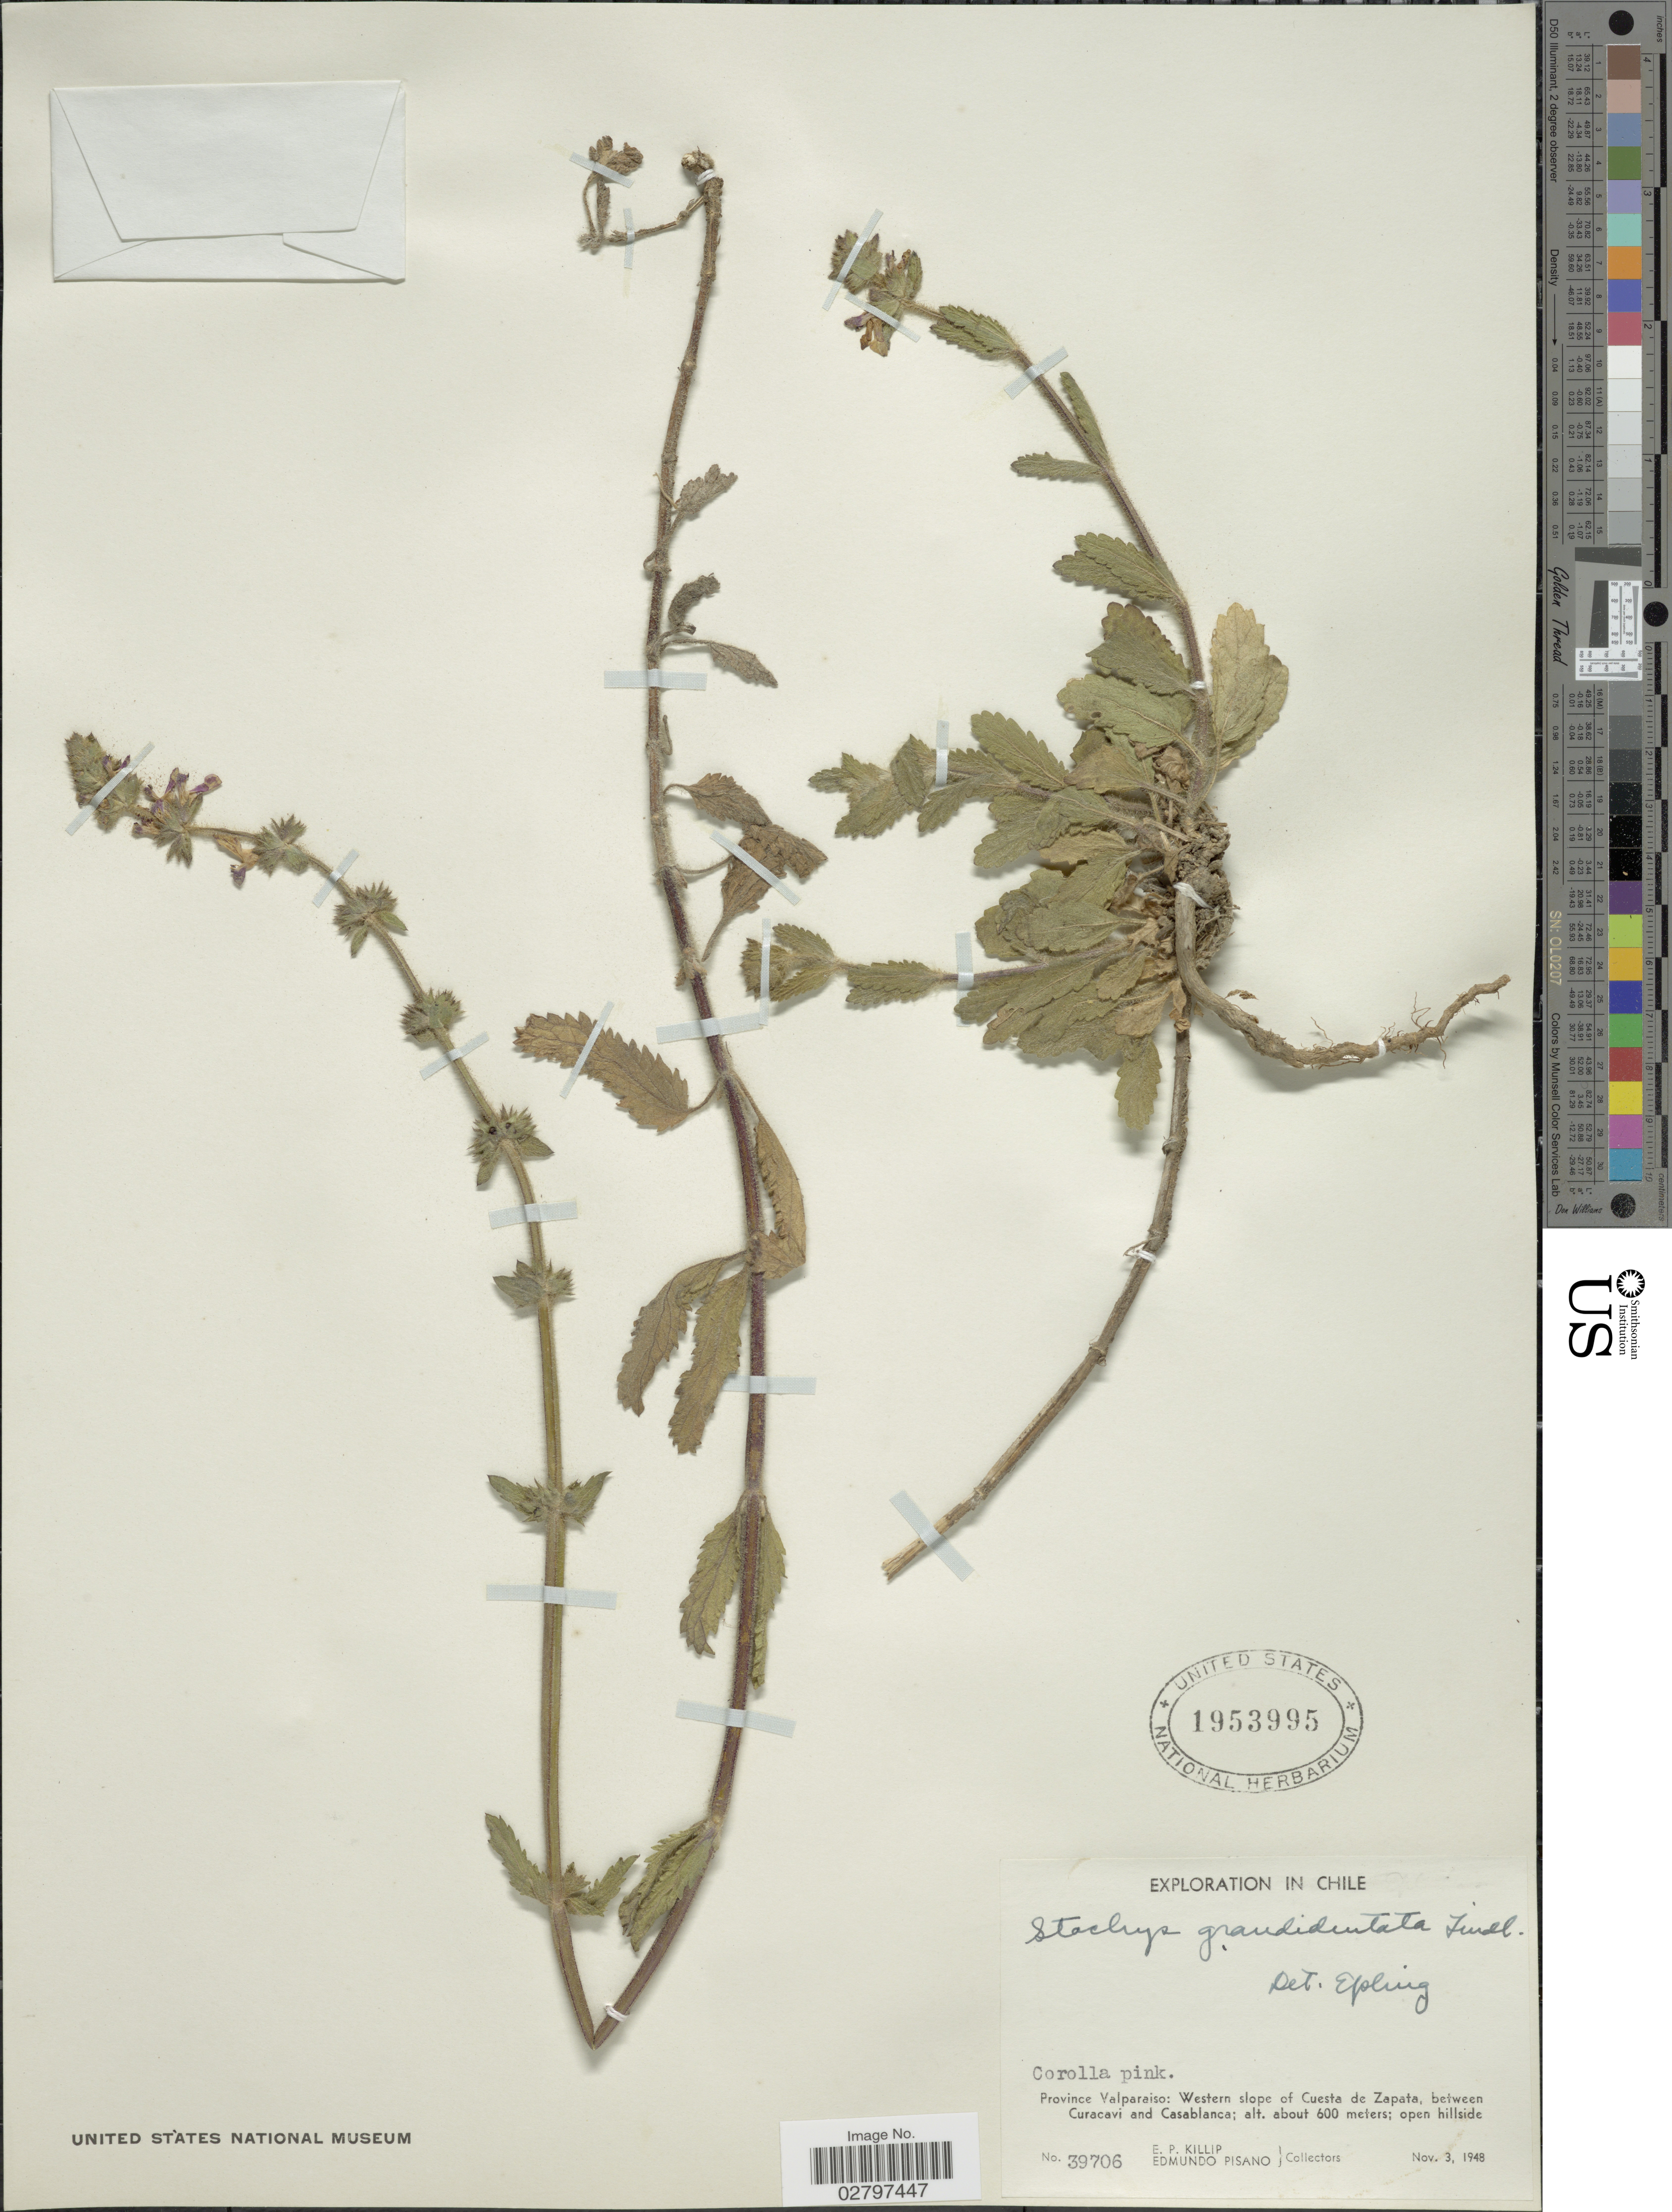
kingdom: Plantae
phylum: Tracheophyta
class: Magnoliopsida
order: Lamiales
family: Lamiaceae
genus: Stachys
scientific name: Stachys grandidentata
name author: Lindl.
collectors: E. P. Killip & E. Pisano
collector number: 39706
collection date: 1948-11-03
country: Chile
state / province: Valparaíso (V)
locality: Western slope of Cuesta de Zapata, between Curacavi and Casablanca.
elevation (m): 600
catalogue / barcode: US 1953995